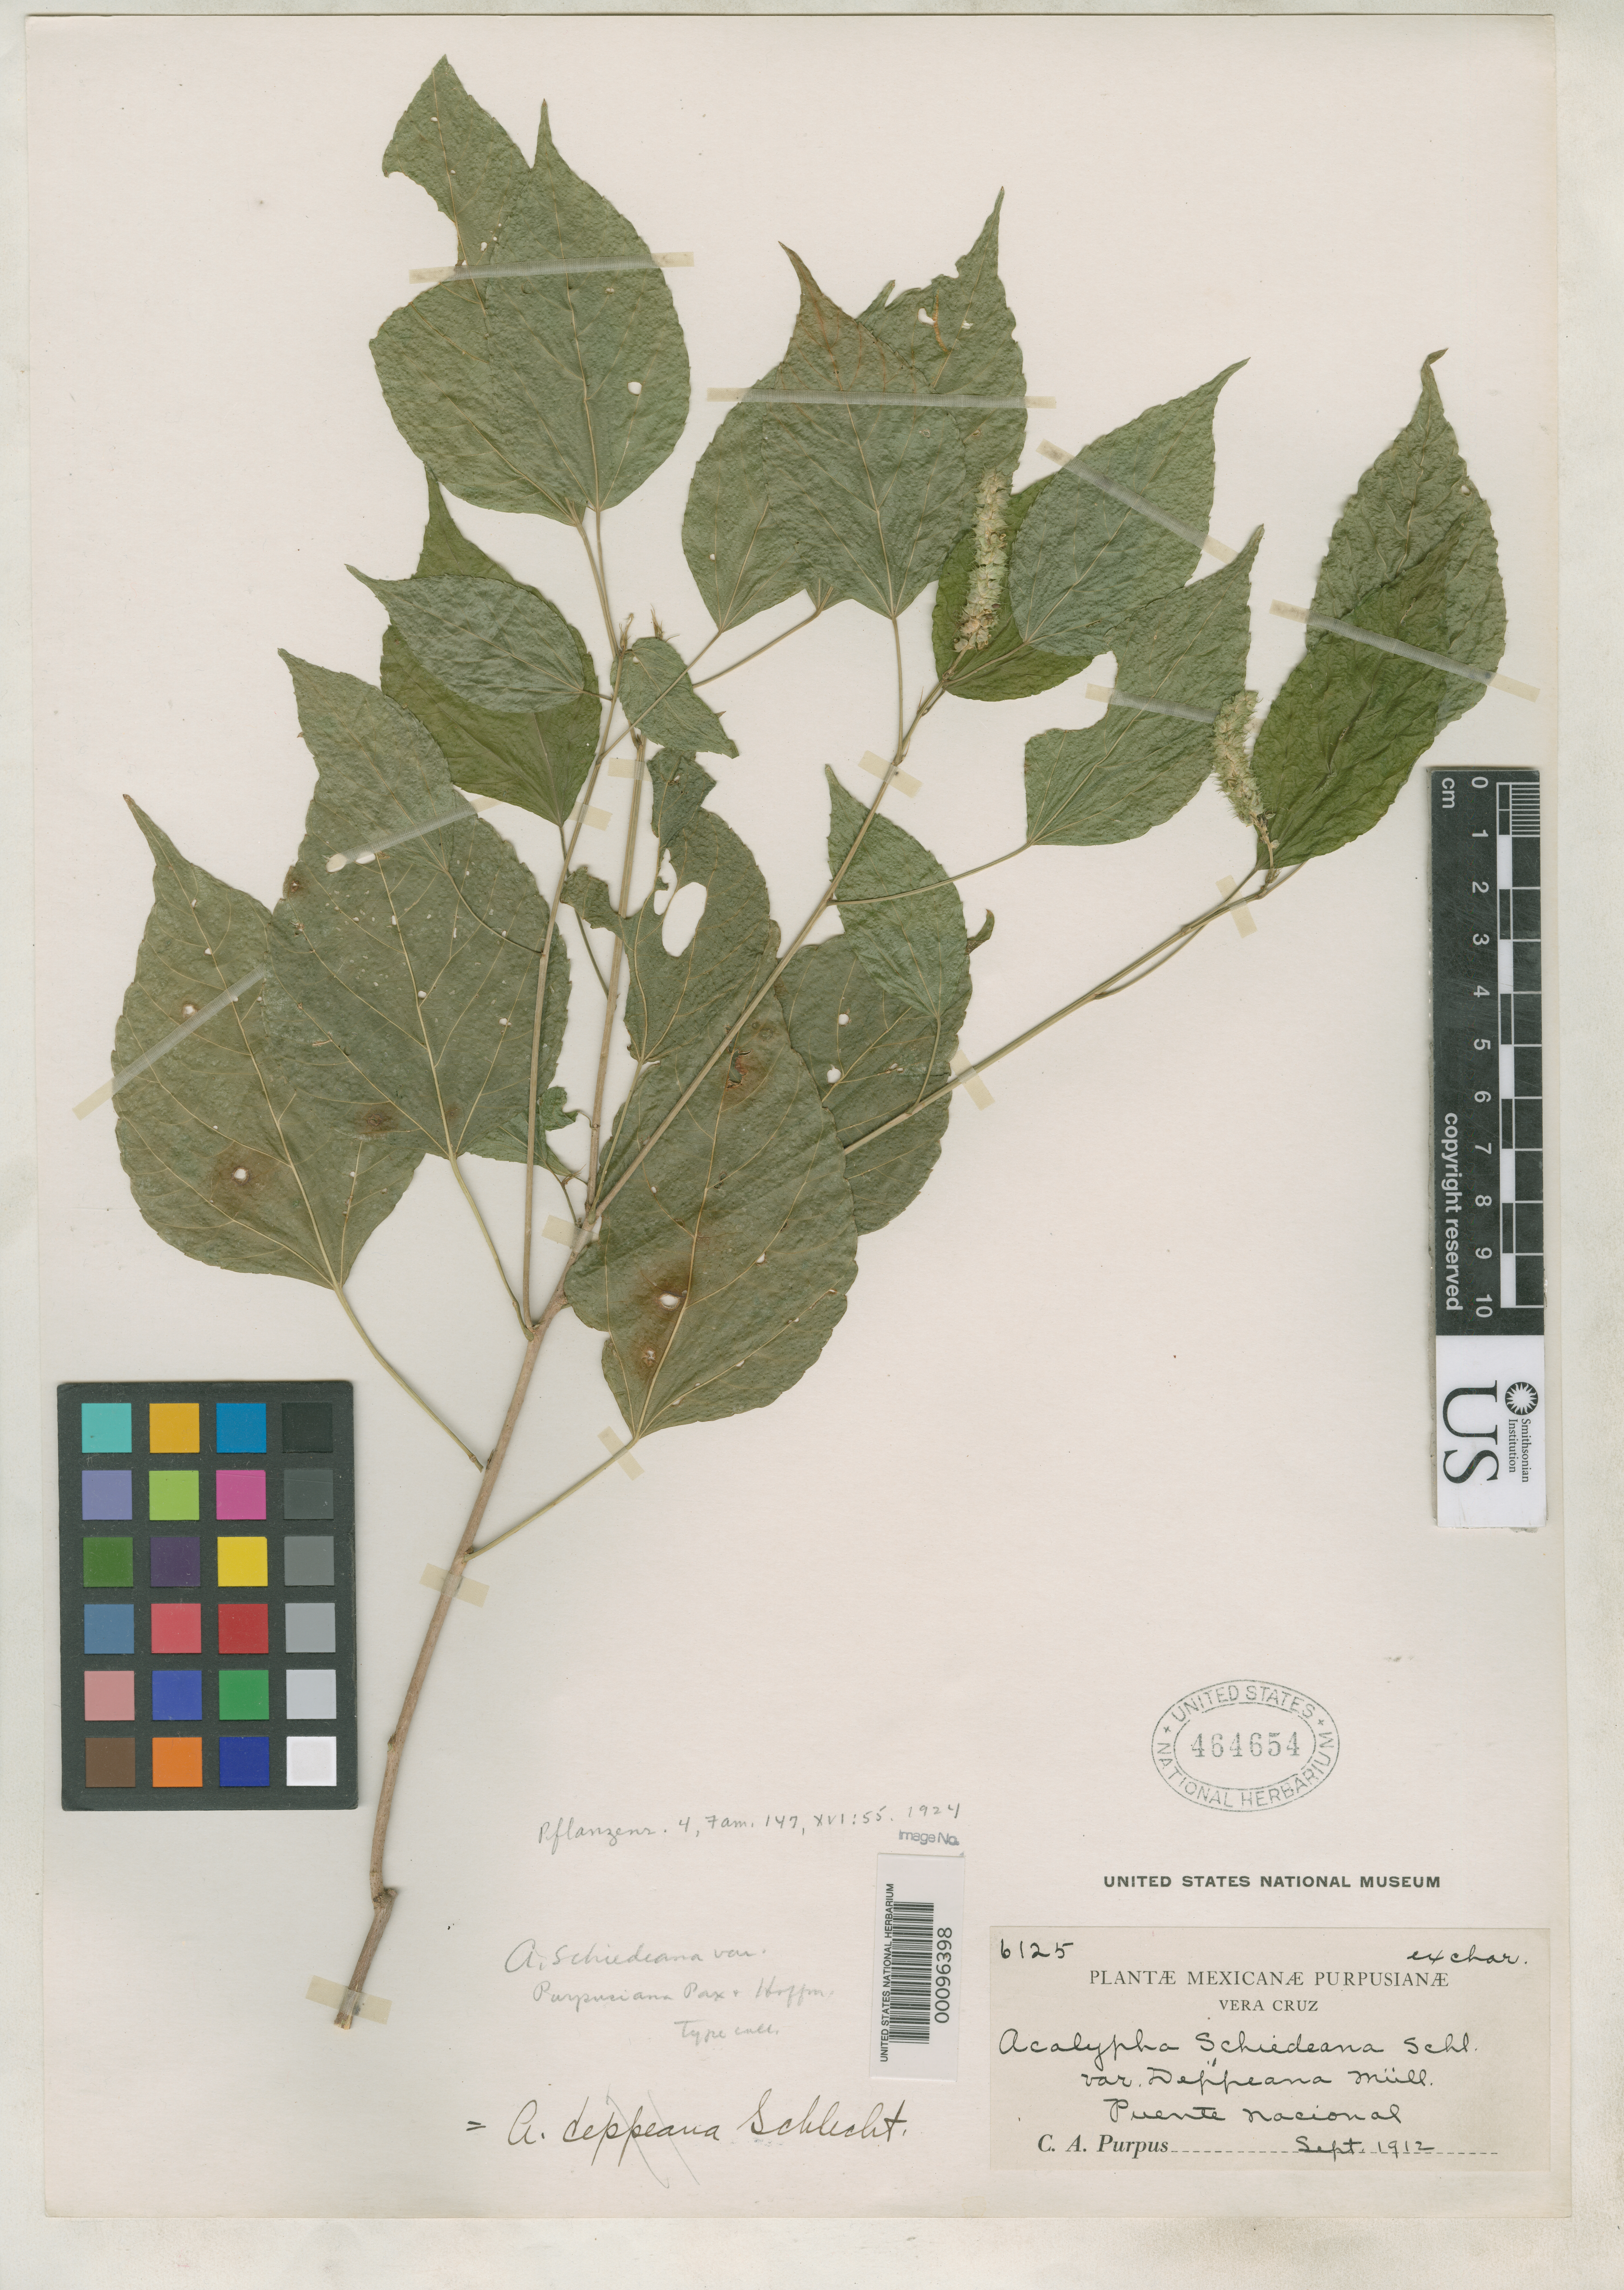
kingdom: Plantae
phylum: Tracheophyta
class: Magnoliopsida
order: Malpighiales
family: Euphorbiaceae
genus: Acalypha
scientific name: Acalypha schiedeana var. purpusiana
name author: Pax & K. Hoffm. in Engl.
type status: Isosyntype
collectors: C. A. Purpus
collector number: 6125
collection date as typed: Sep 1912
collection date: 1912-09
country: Mexico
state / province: Veracruz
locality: Puente Nacional.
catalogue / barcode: US 464654